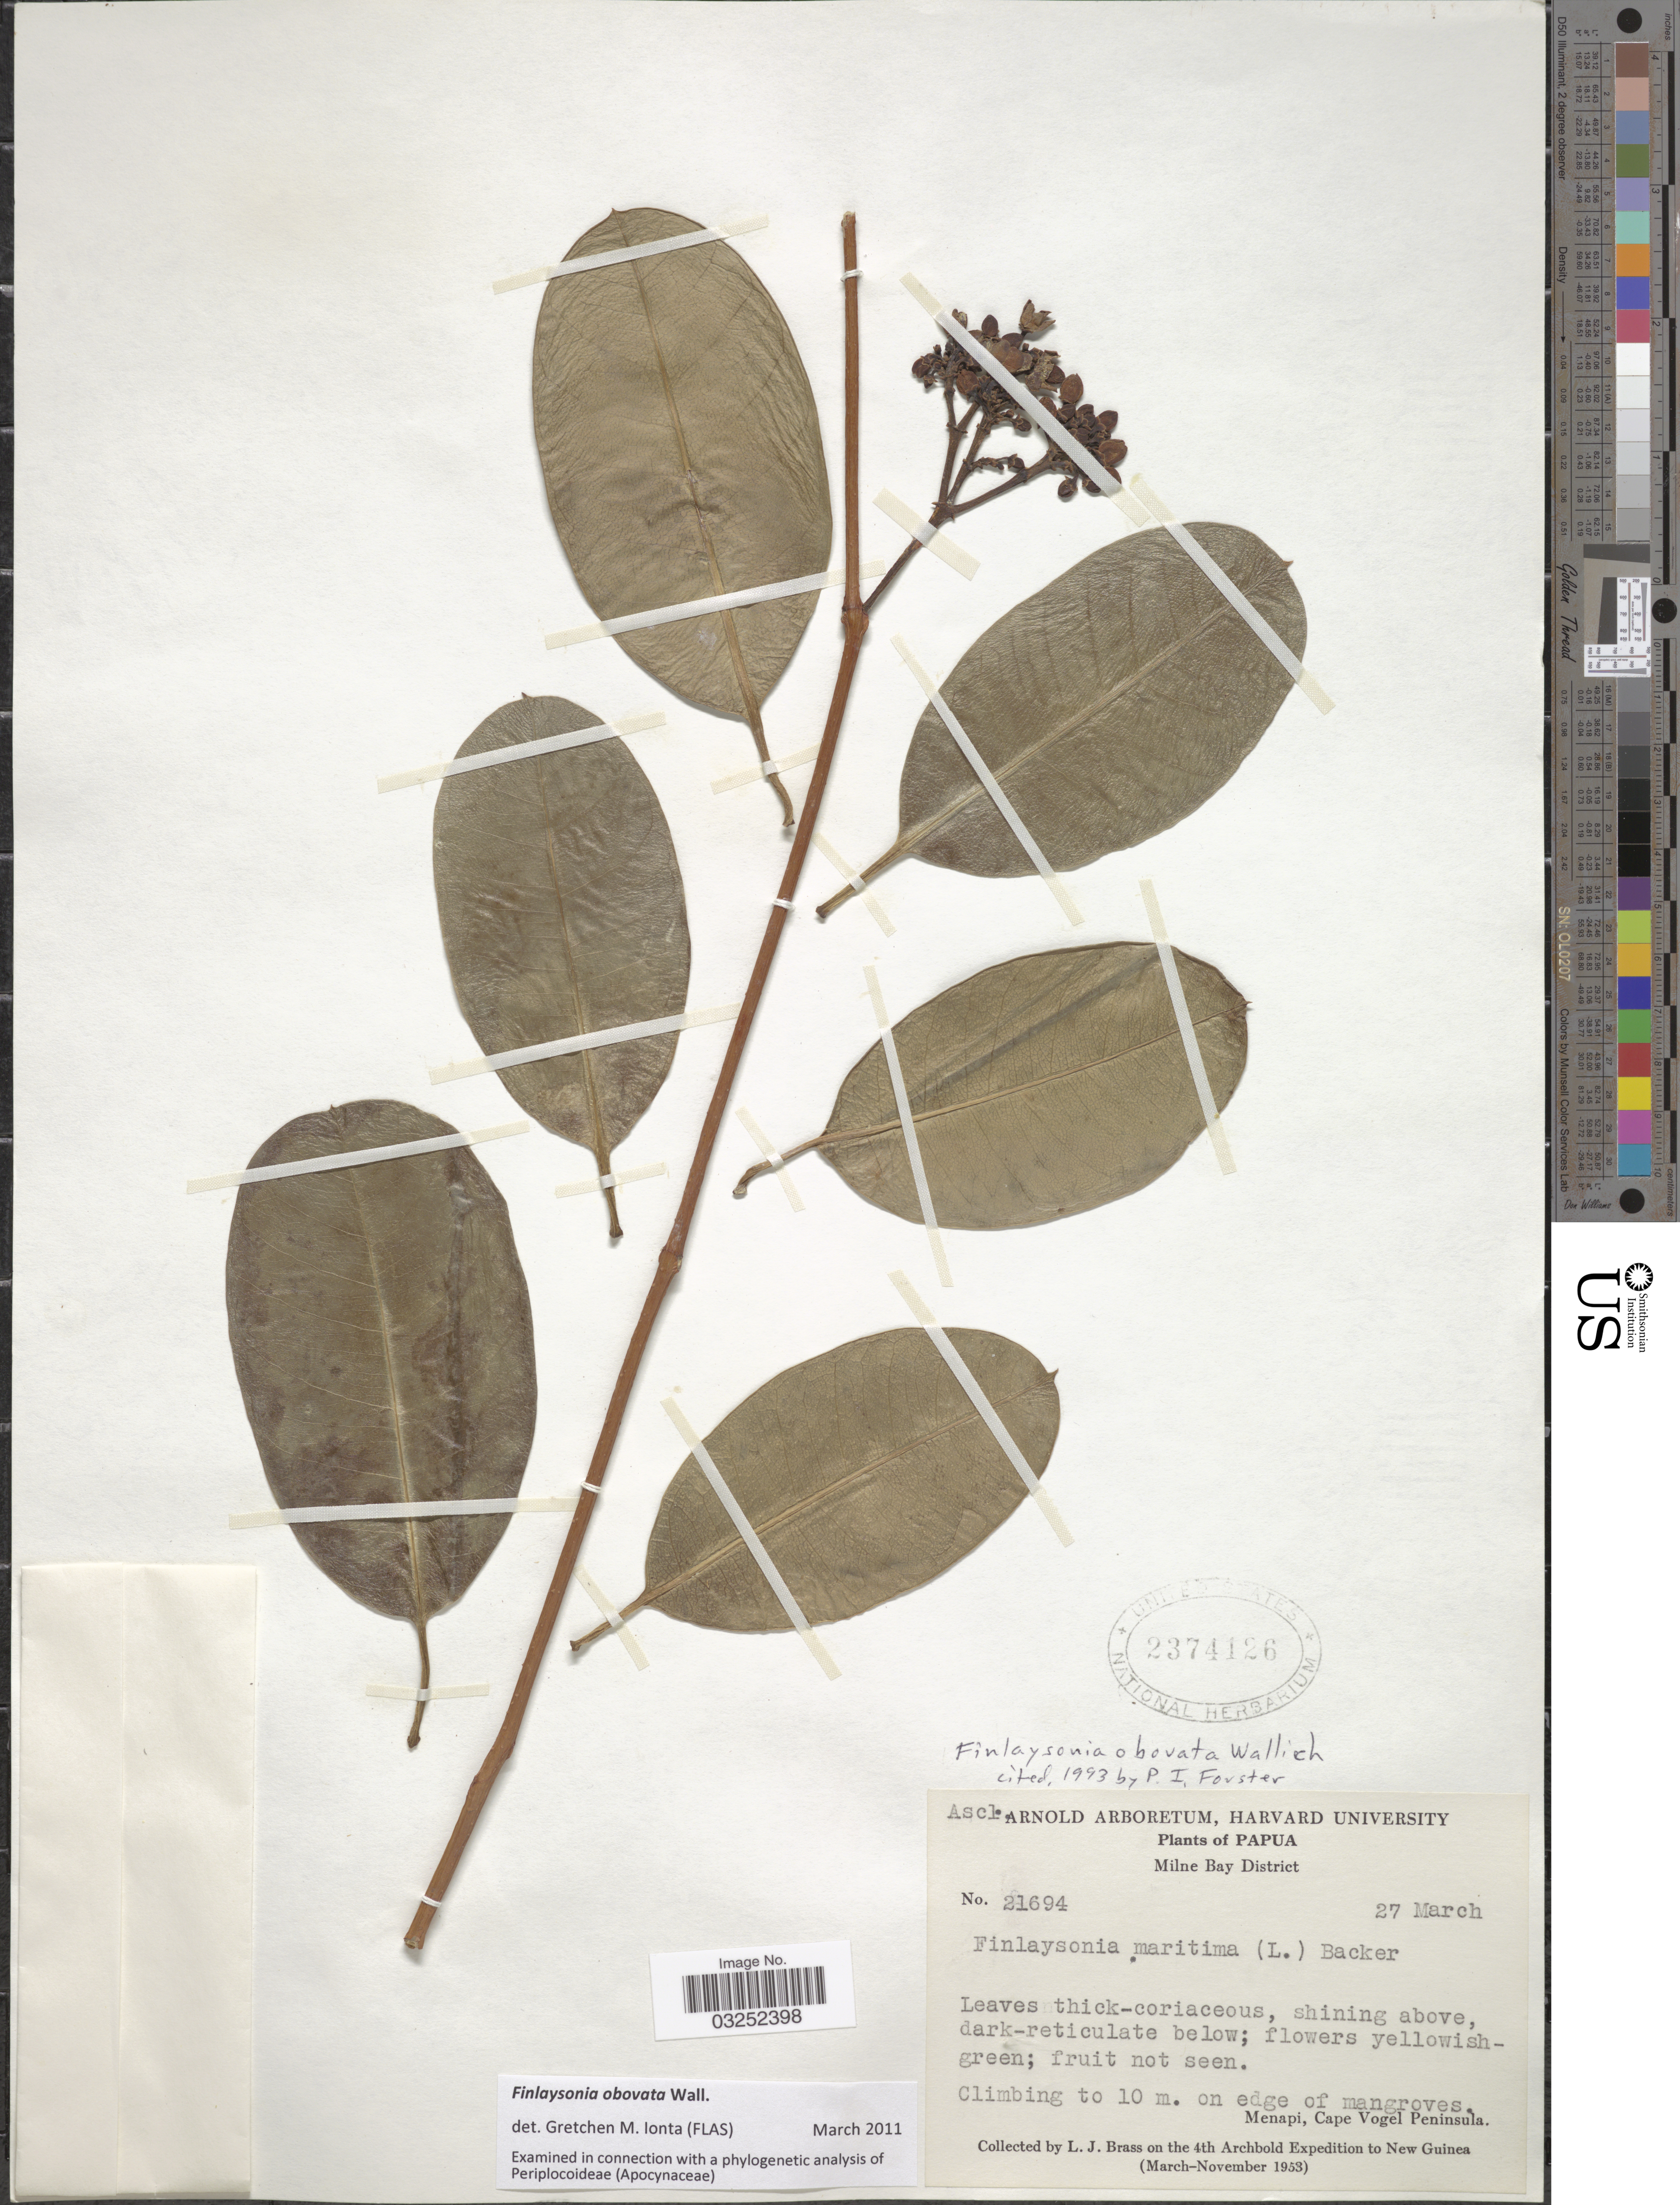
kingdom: Plantae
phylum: Tracheophyta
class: Magnoliopsida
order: Gentianales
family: Apocynaceae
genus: Finlaysonia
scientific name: Finlaysonia obovata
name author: Wall.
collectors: L. J. Brass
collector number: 21694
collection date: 1953-03-27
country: Papua New Guinea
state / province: Milne Bay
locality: Papua, Milne Bay District. Menapi, Cape Vogel Peninsula.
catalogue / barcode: US 2374126